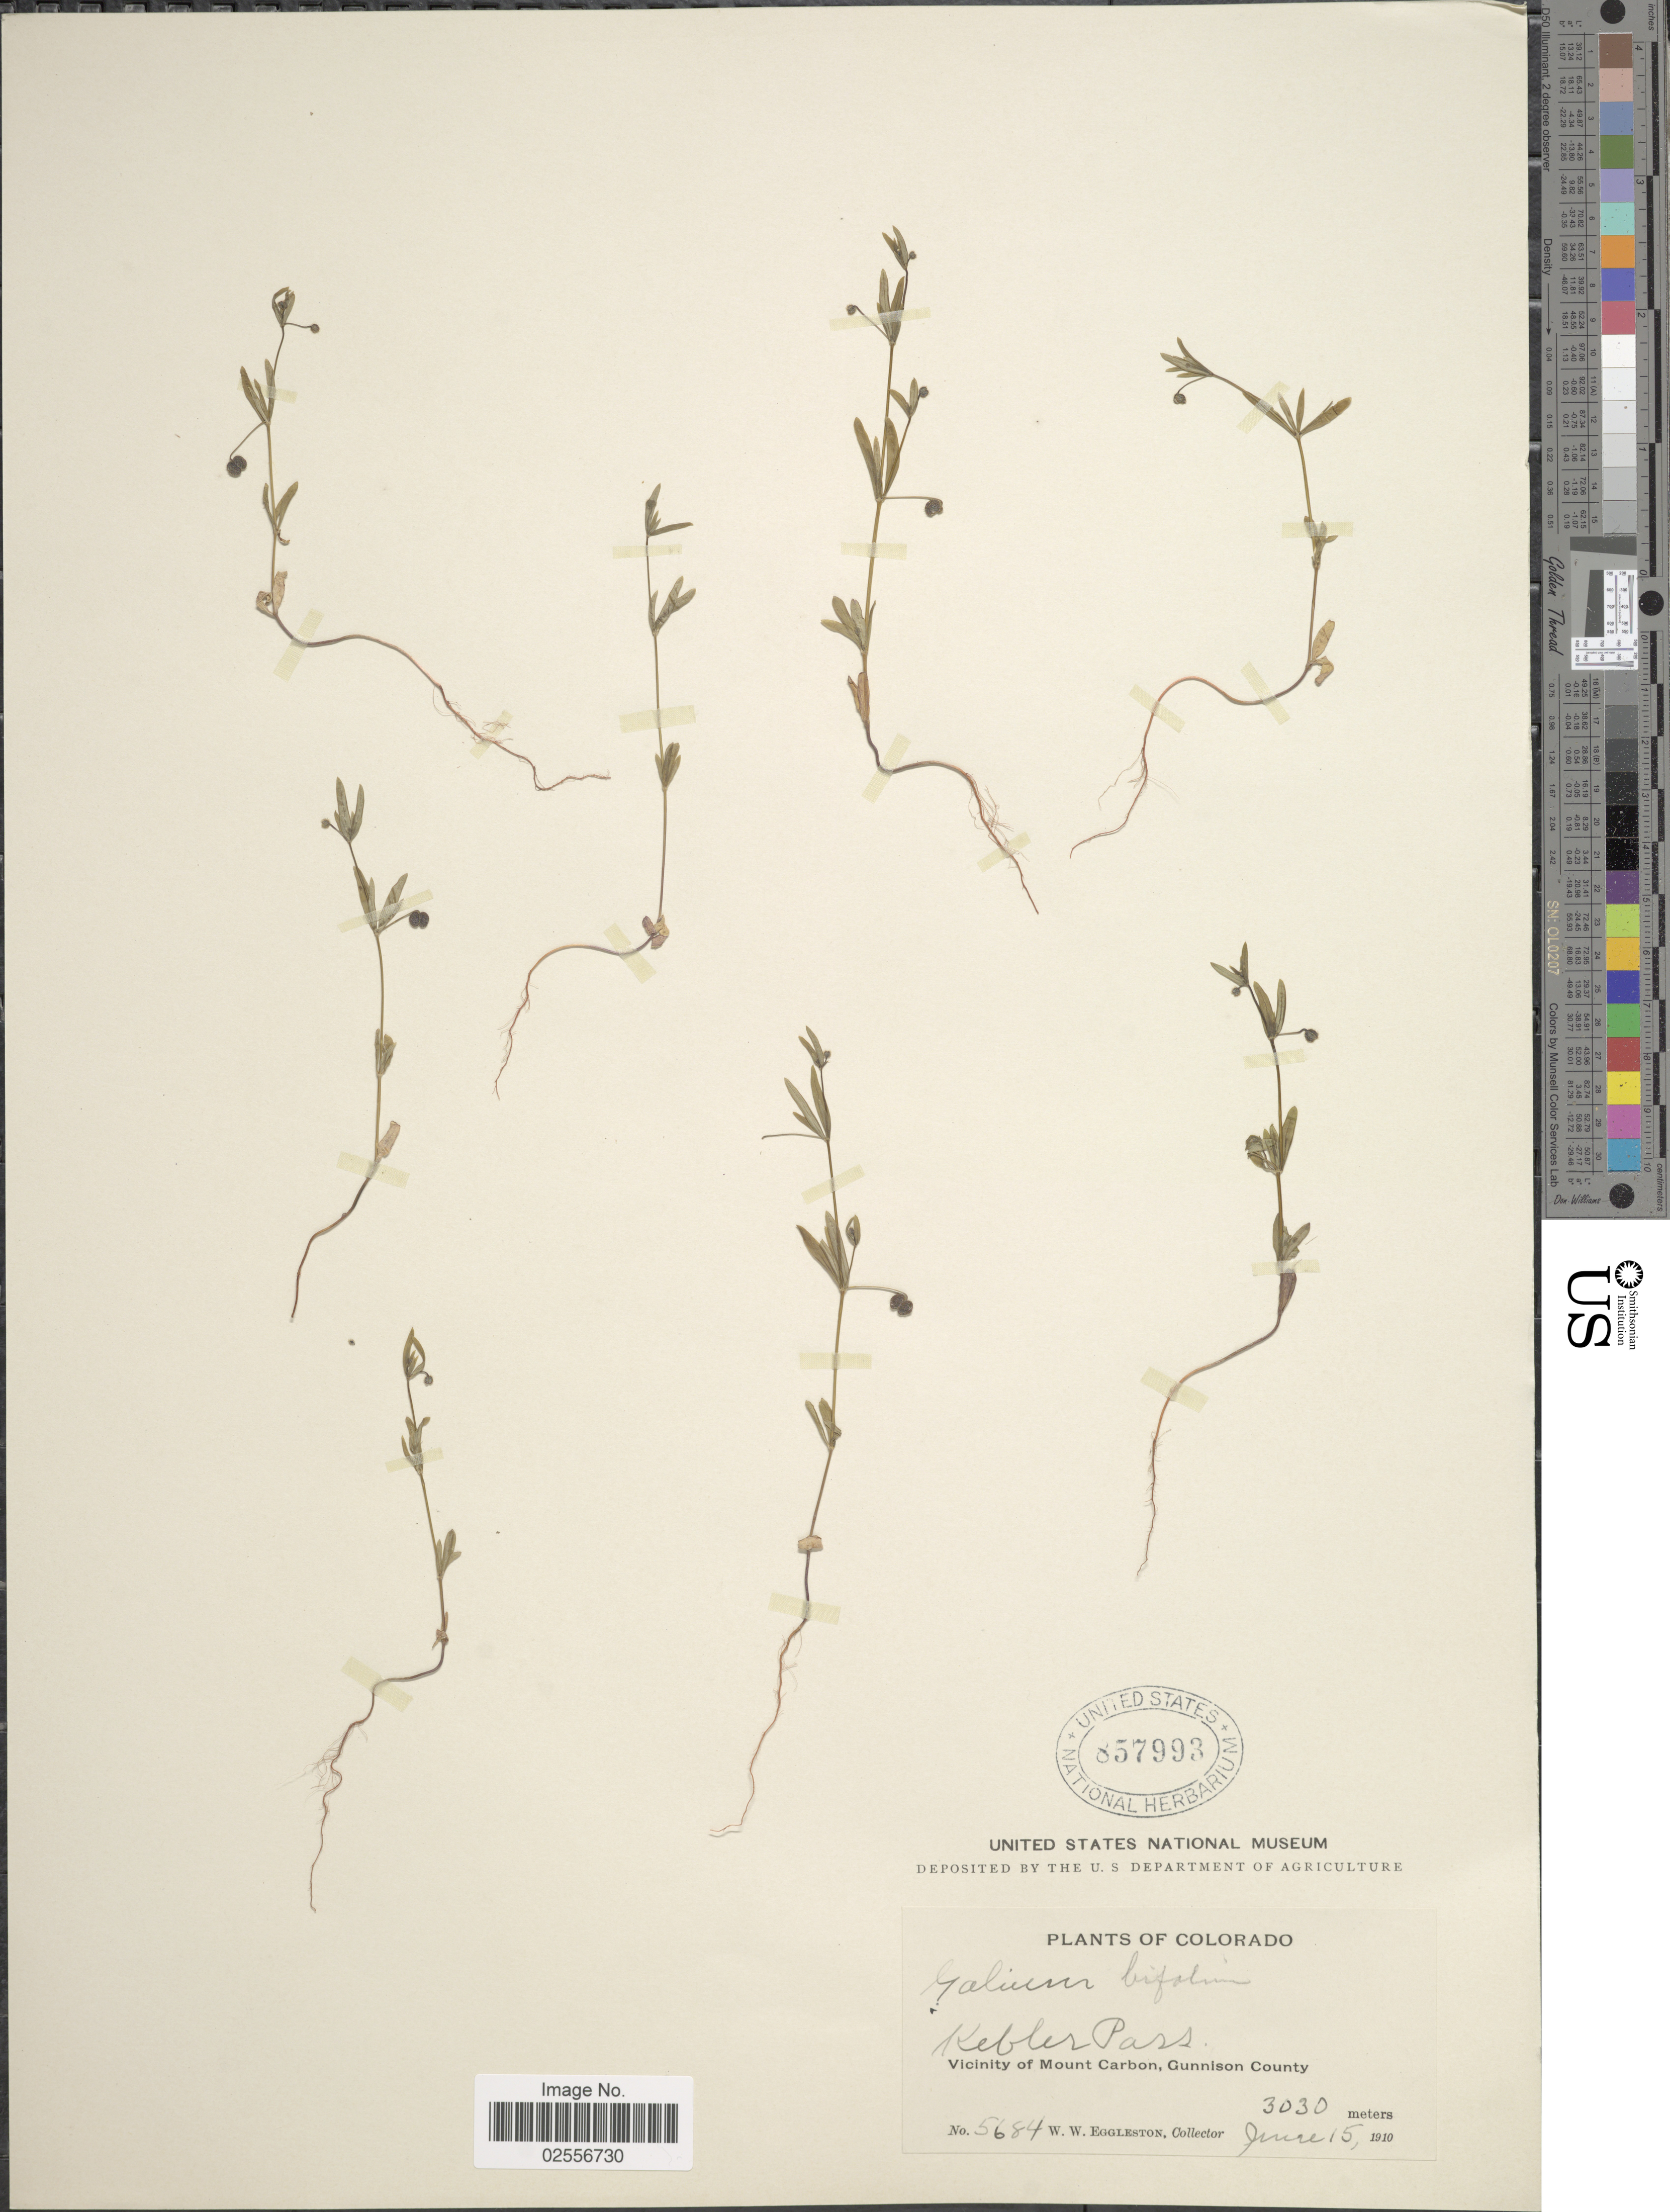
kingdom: Plantae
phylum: Tracheophyta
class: Magnoliopsida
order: Gentianales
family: Rubiaceae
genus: Galium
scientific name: Galium bifolium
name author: S. Watson in C. King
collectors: W. W. Eggleston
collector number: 5684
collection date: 1910-06-15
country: United States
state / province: Colorado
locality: Kebler Pass. Vicinity of Mount Carbon, Gunnison County.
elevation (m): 3030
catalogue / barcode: US 857993